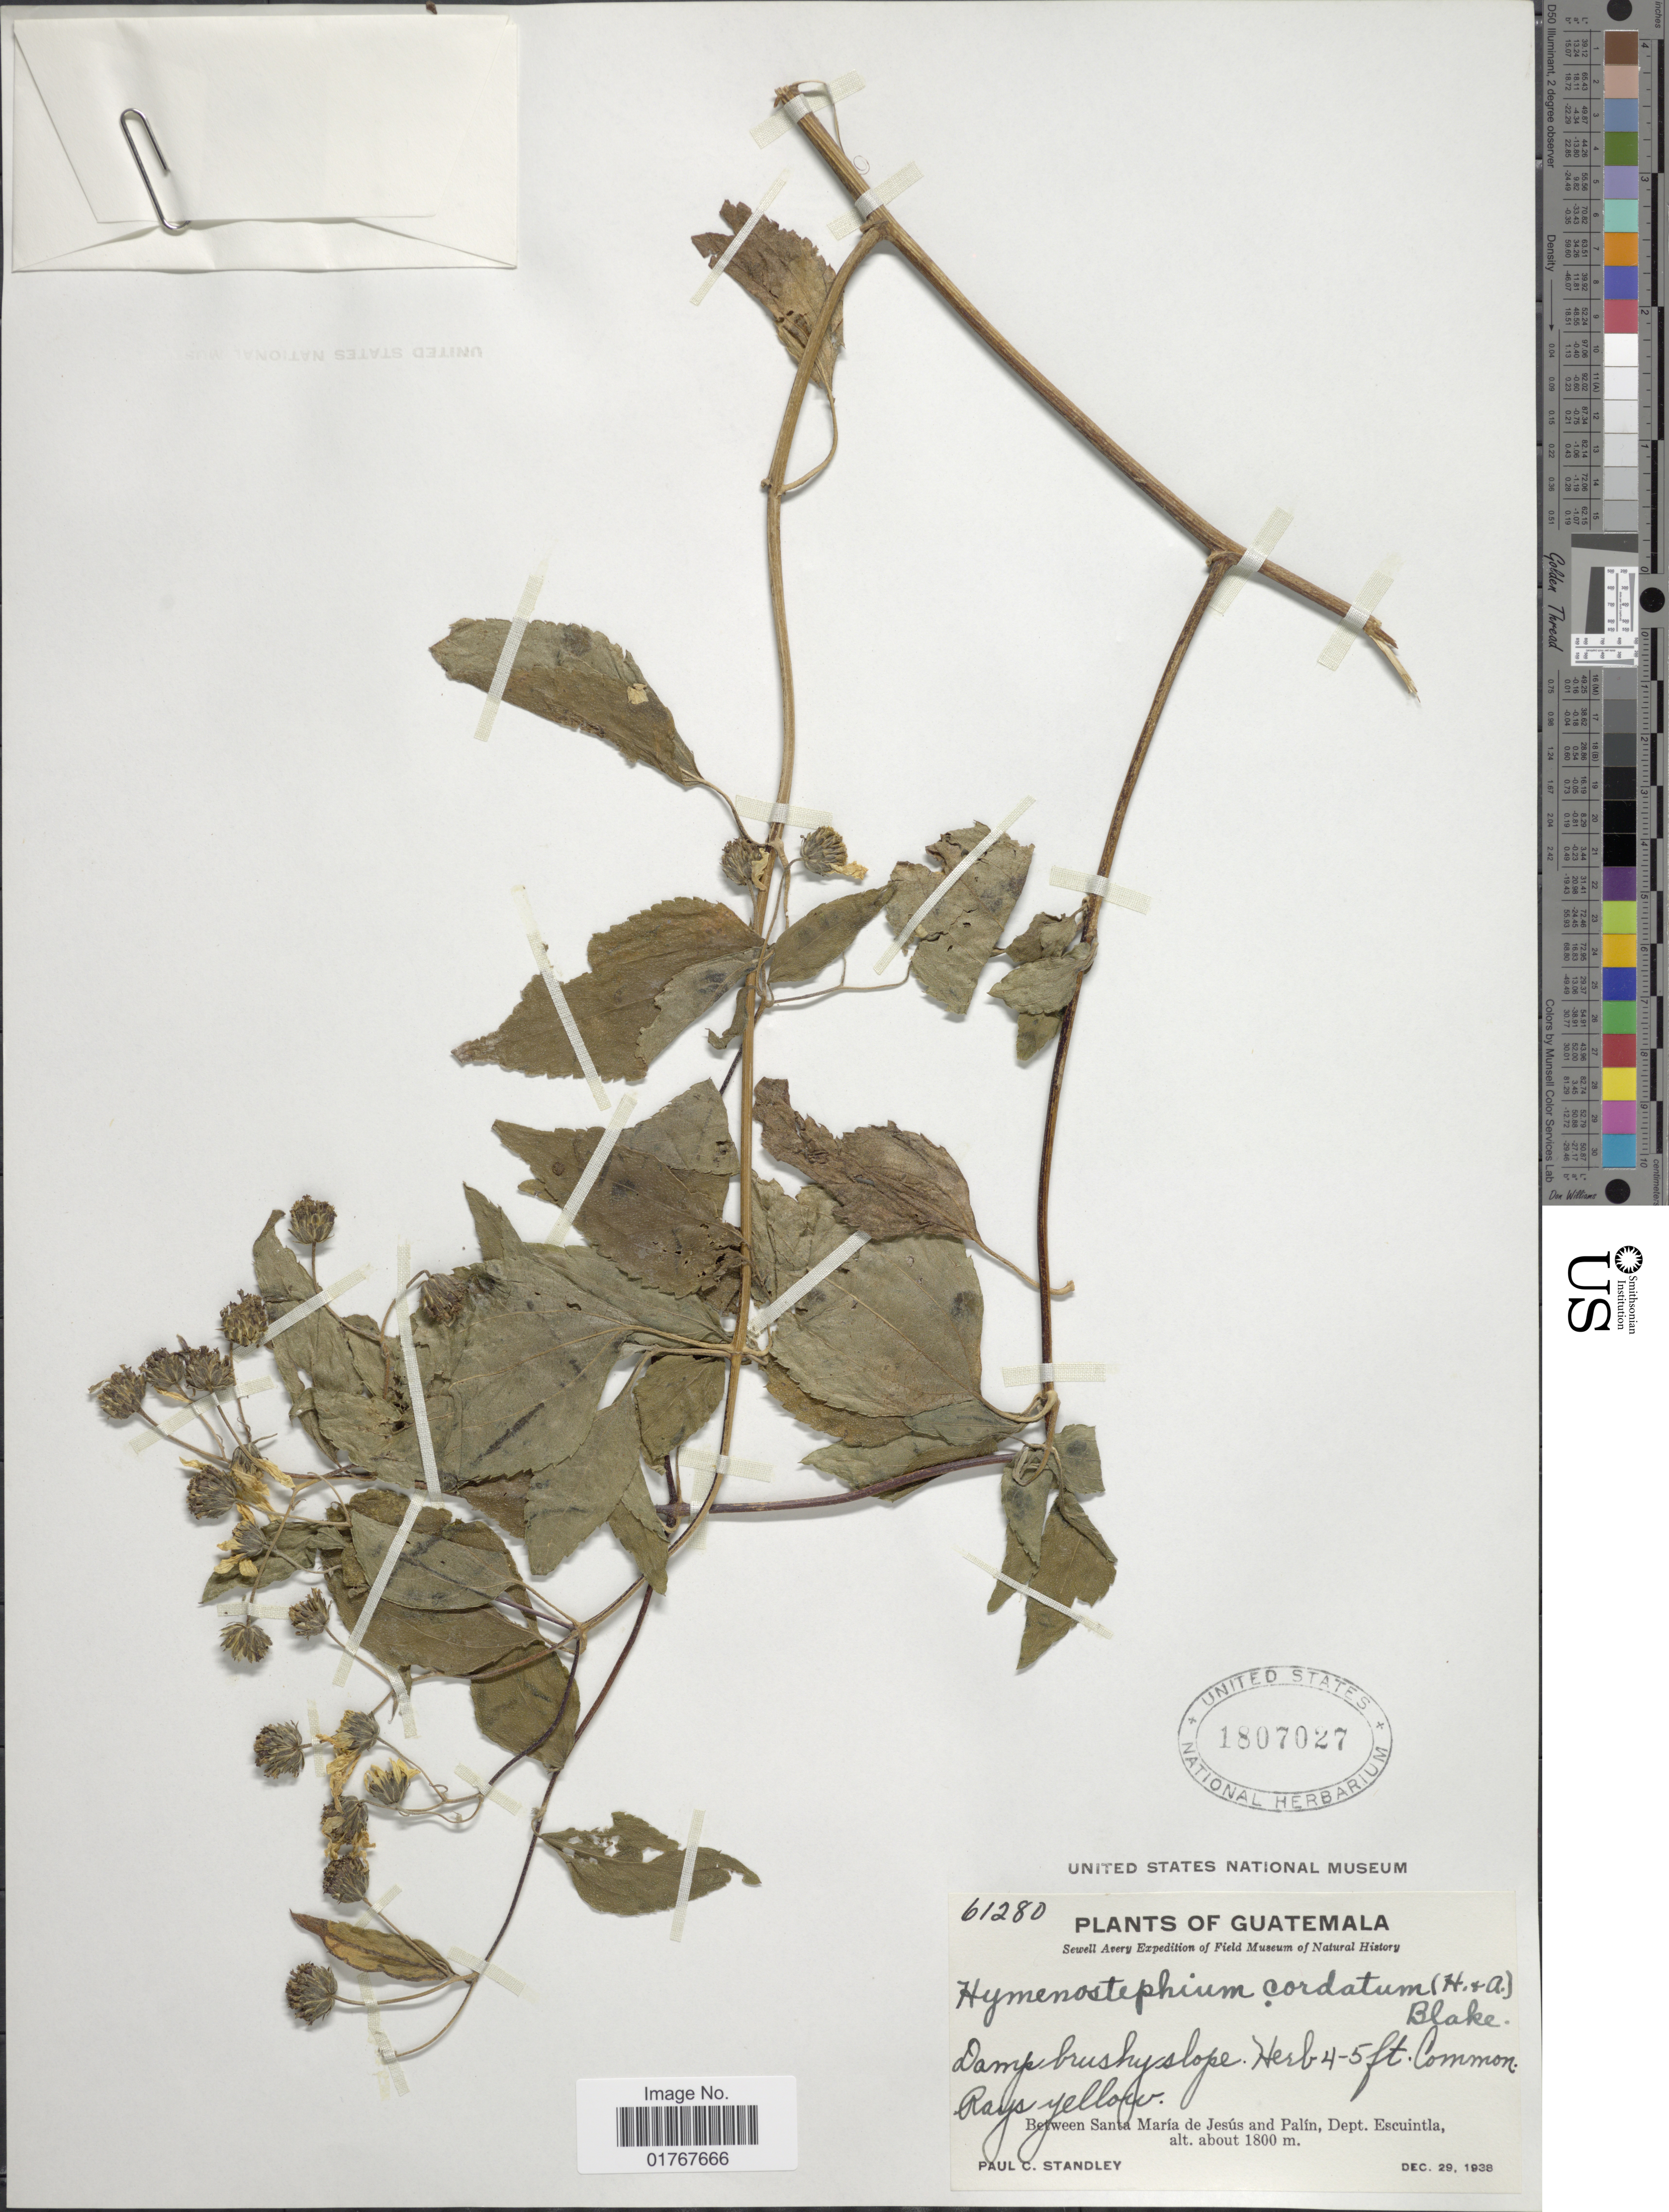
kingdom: Plantae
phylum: Tracheophyta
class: Magnoliopsida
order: Asterales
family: Asteraceae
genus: Viguiera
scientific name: Viguiera cordata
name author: (Hook. & Arn.) D'Arcy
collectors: P. C. Standley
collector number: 61280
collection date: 1938-12-29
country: Guatemala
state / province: Escuintla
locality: Between Santa María de Jesús and Palín, Dept. Escuintla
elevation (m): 1800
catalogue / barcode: US 1807027